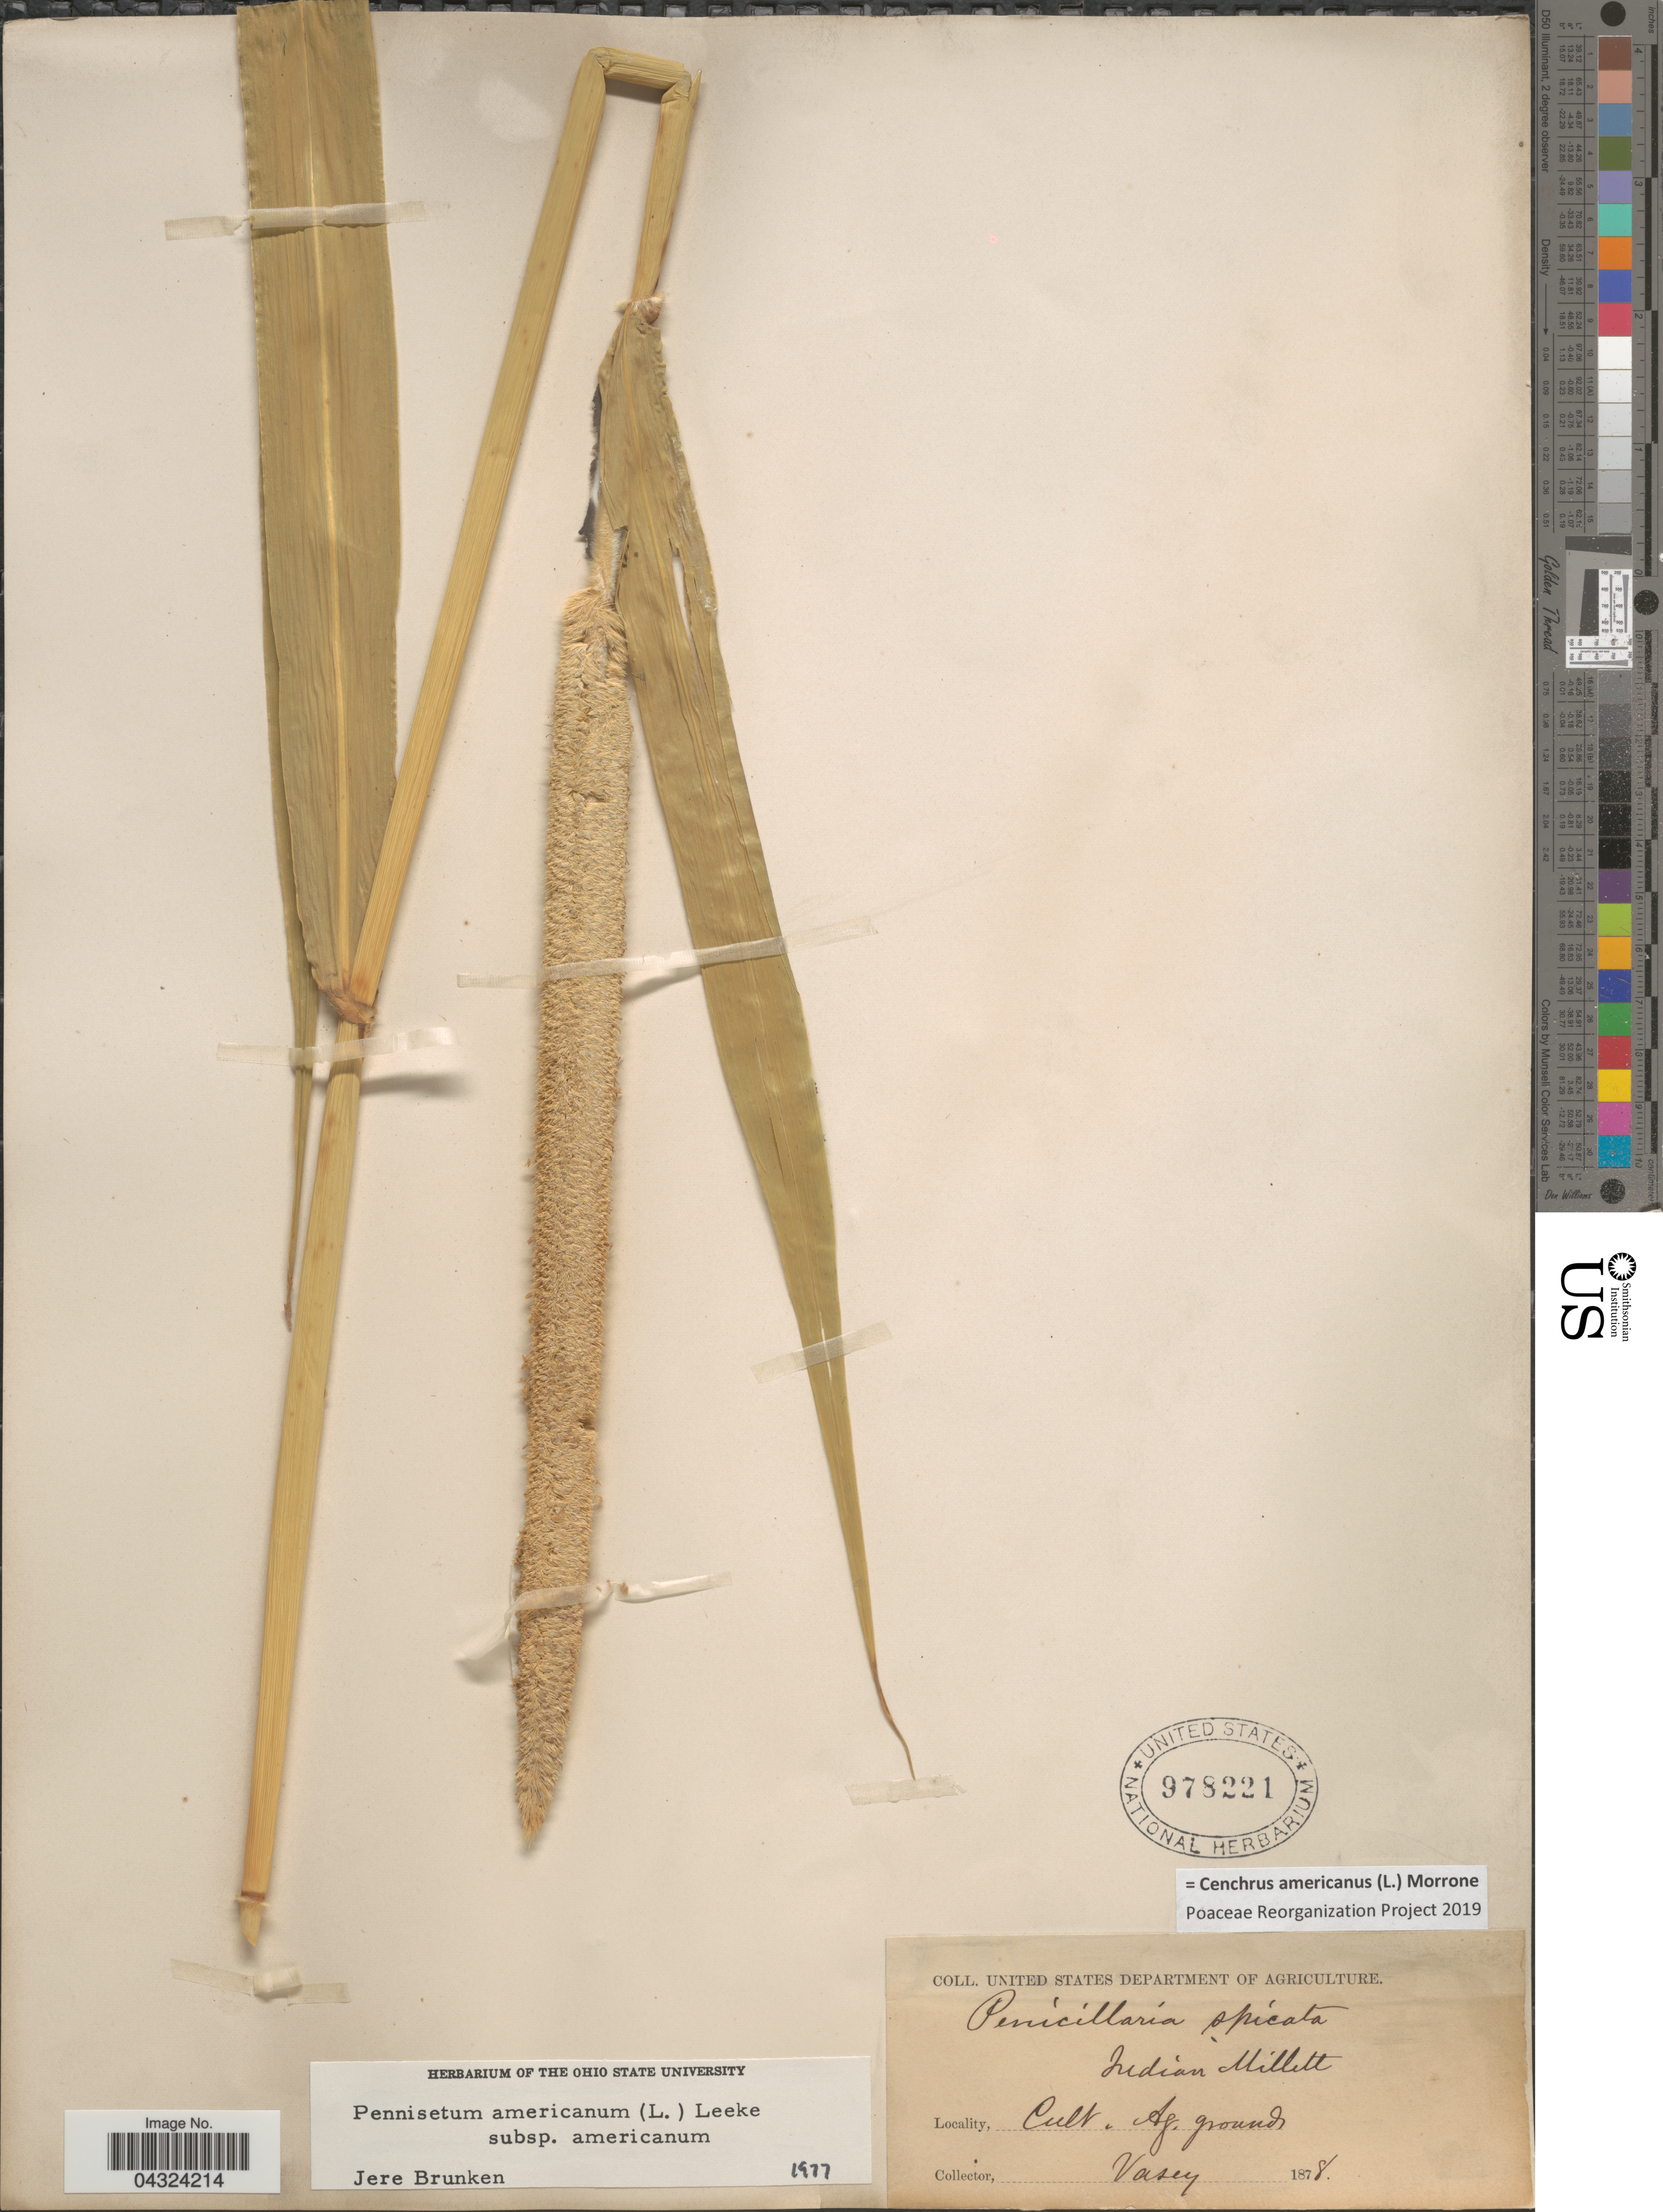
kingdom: Plantae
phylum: Tracheophyta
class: Liliopsida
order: Poales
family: Poaceae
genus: Cenchrus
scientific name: Cenchrus americanus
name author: (L.) Morrone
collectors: Vasey, --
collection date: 1878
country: United States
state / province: District of Columbia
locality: Cult. Ag. Grounds.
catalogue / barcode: US 978221